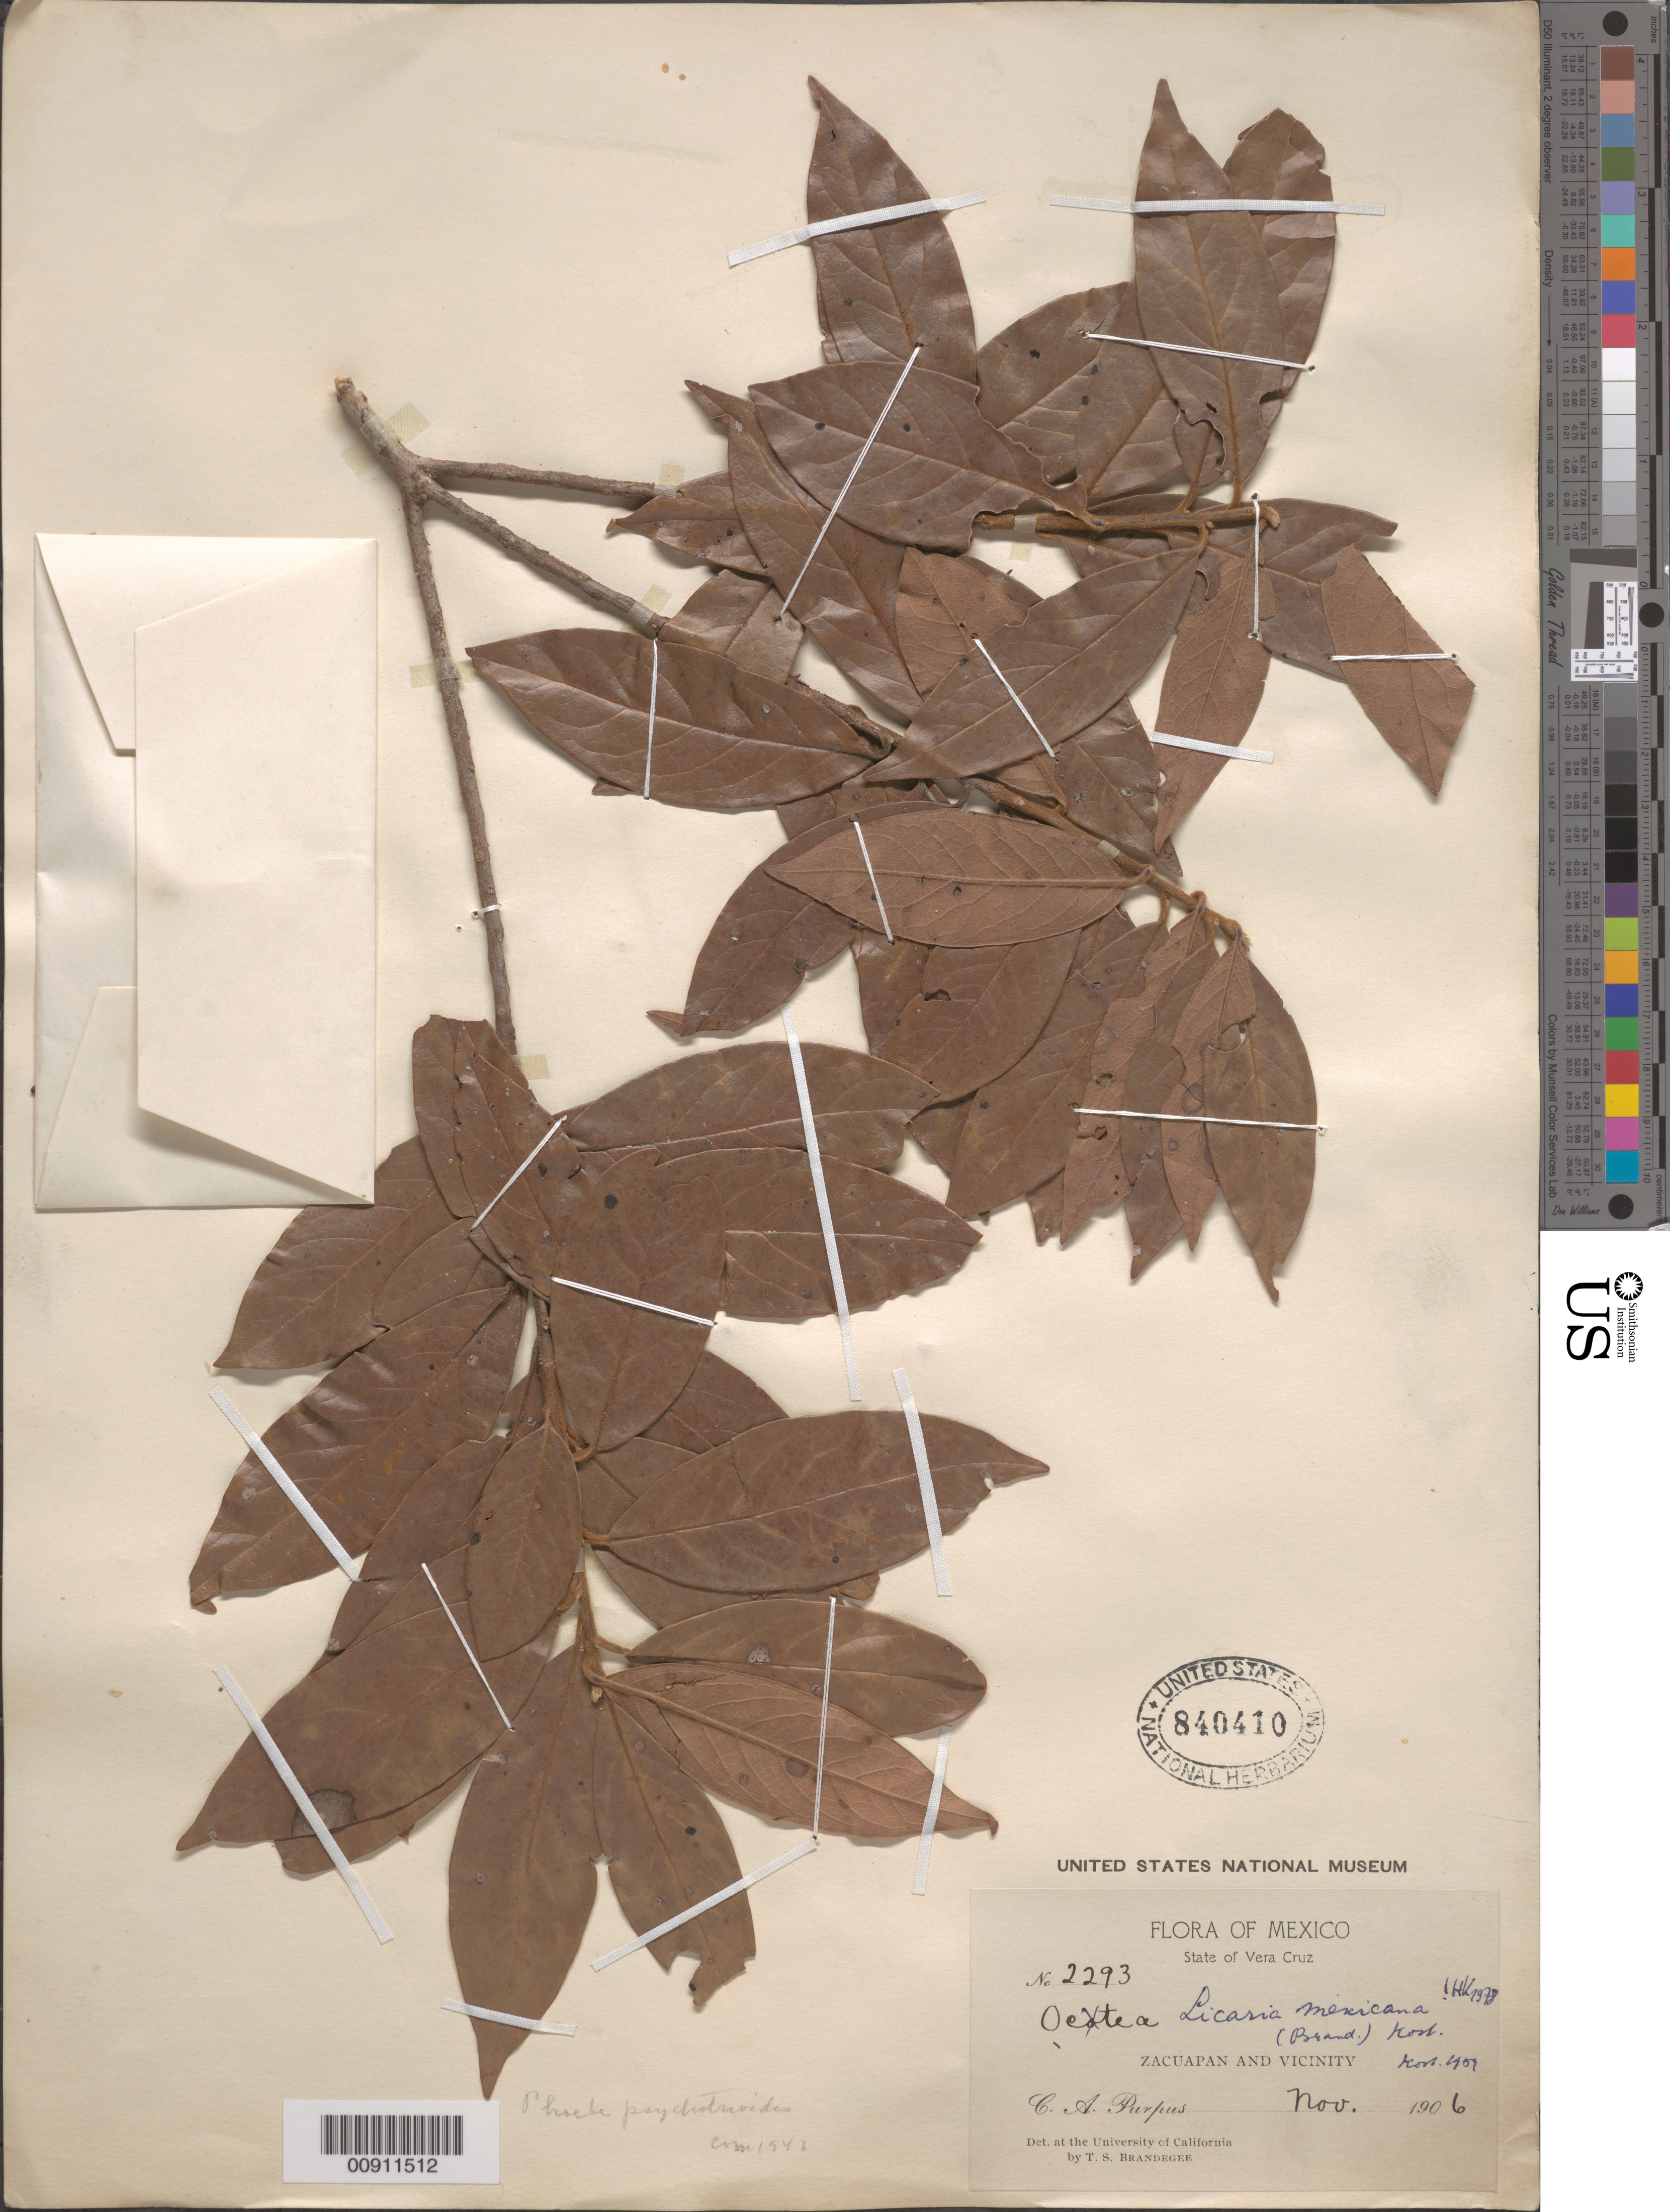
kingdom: Plantae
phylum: Tracheophyta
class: Magnoliopsida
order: Laurales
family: Lauraceae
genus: Licaria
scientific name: Licaria mexicana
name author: (Brandegee) Kosterm.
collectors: C. A. Purpus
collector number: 2293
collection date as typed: Nov 1906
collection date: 1906-11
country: Mexico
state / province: Veracruz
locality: Zacuapan and vicinity, State of Veracruz.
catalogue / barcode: US 840410